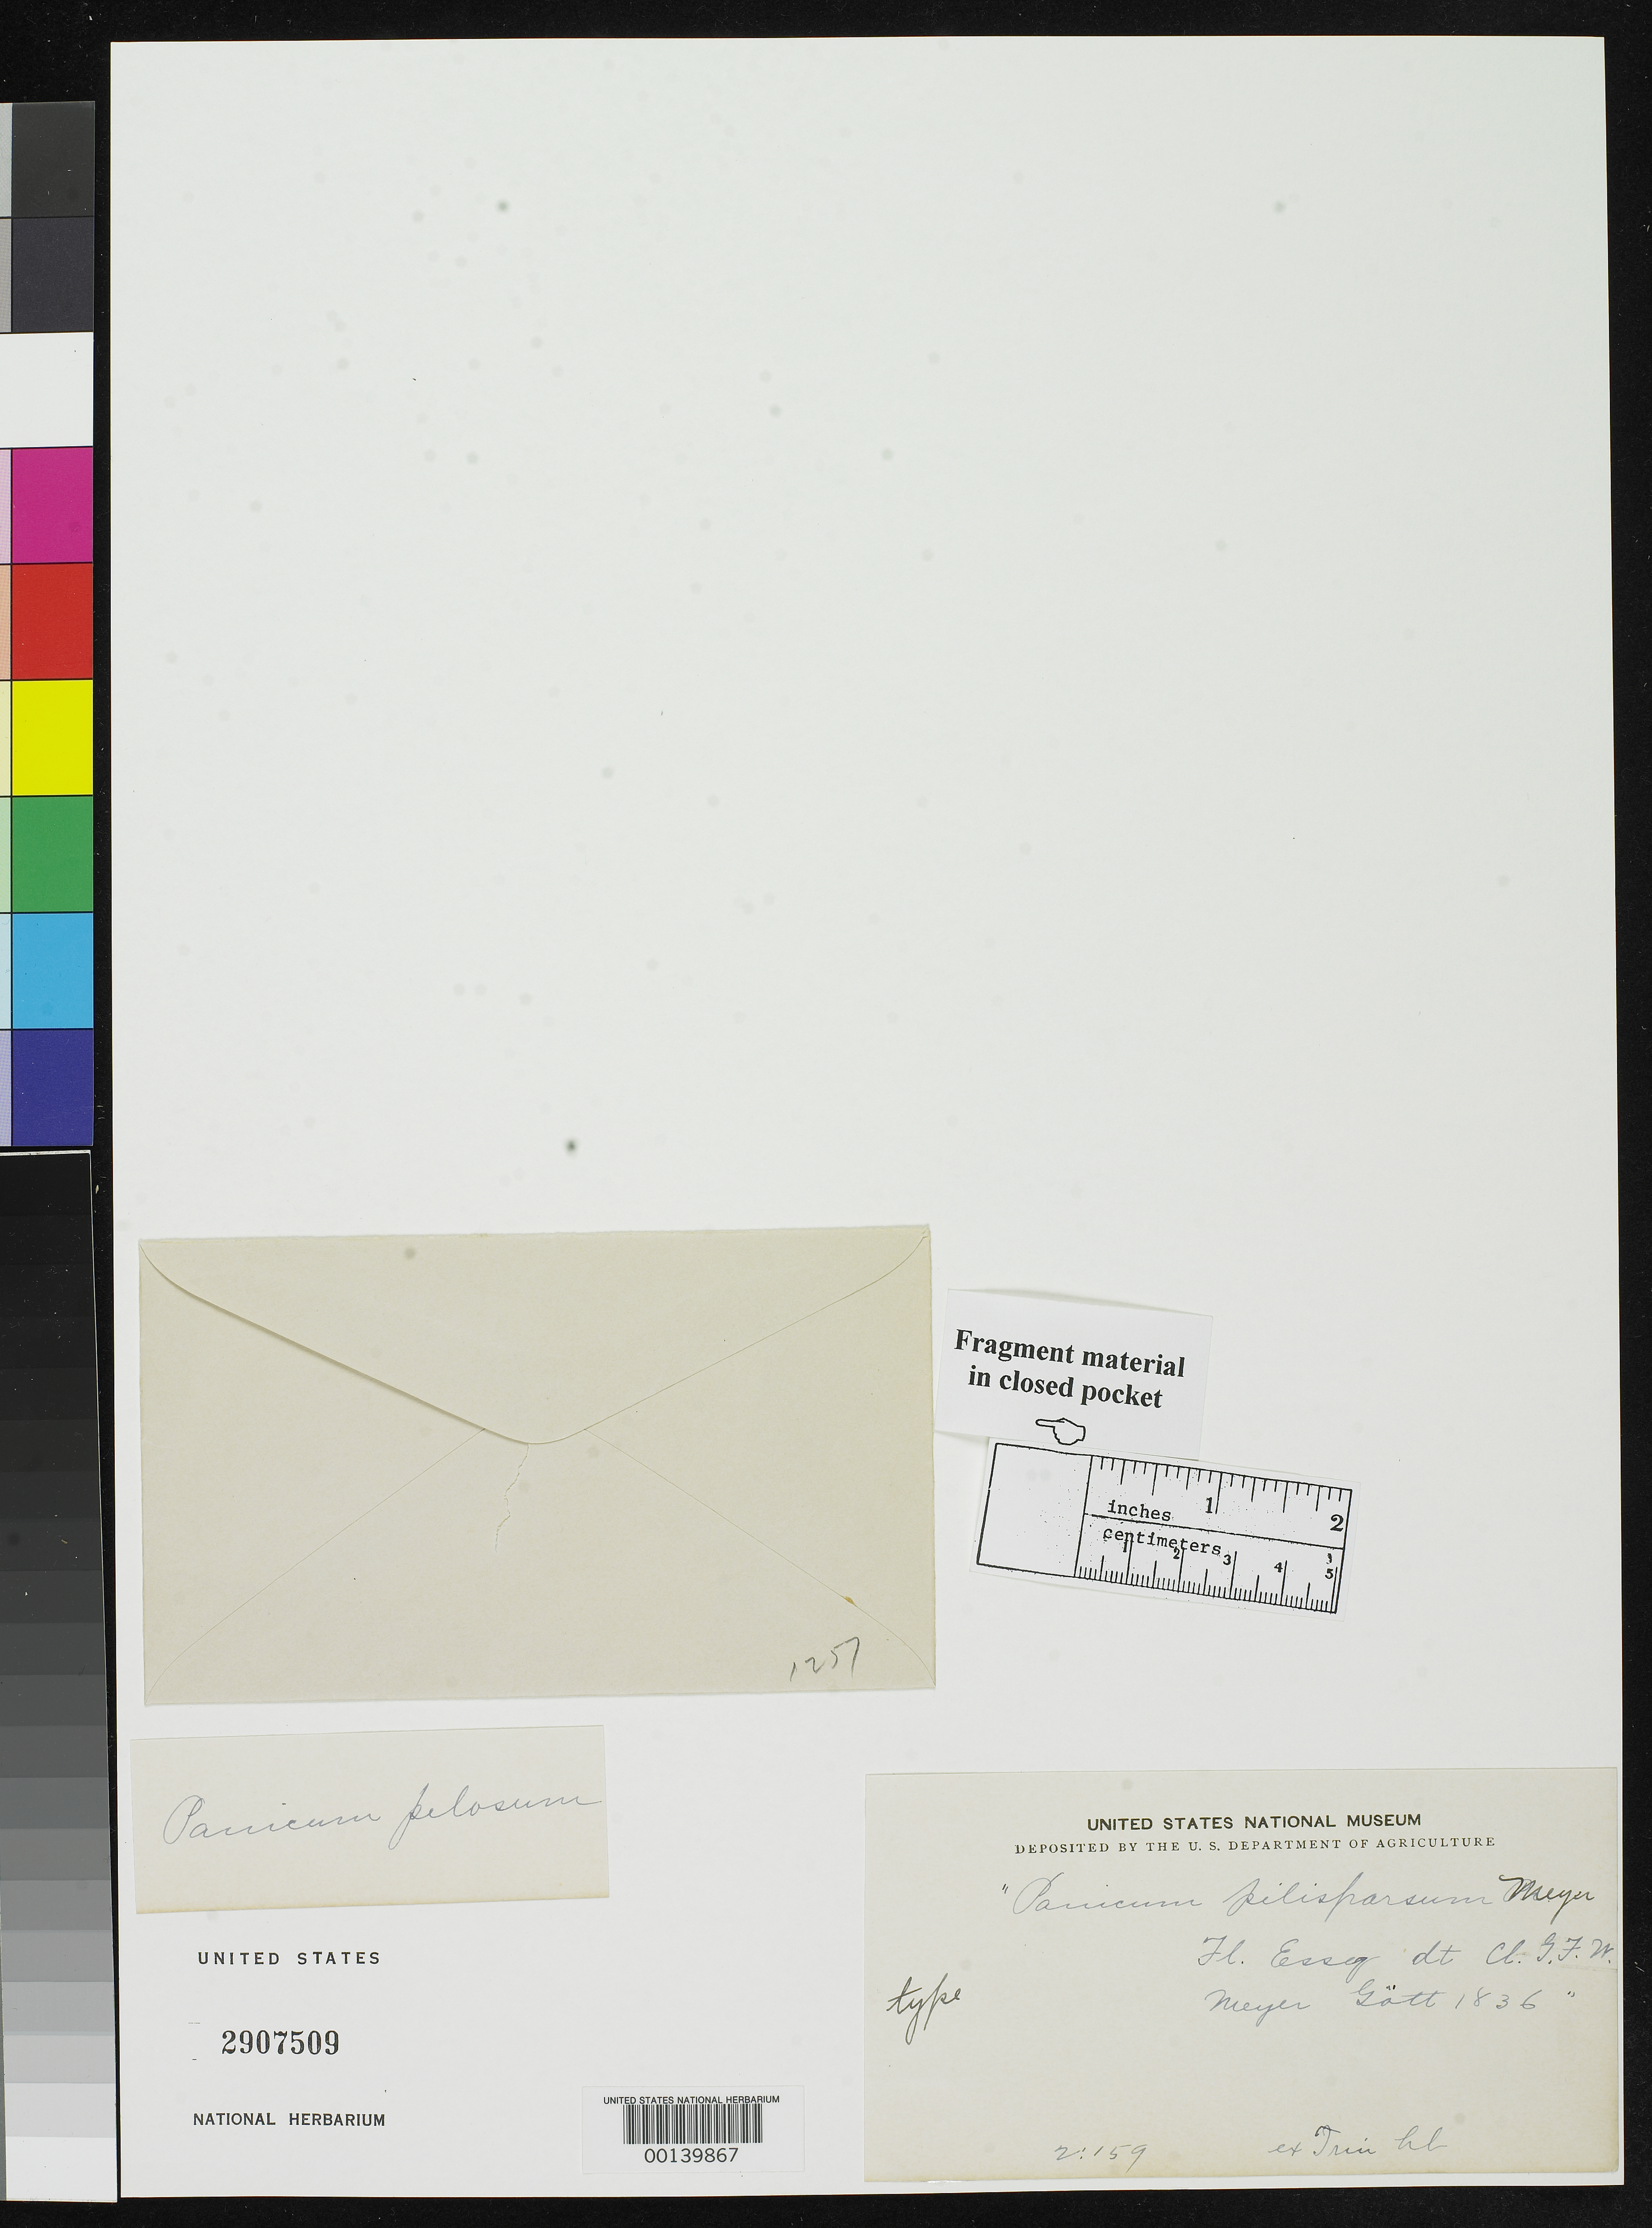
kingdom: Plantae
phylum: Tracheophyta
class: Liliopsida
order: Poales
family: Poaceae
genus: Panicum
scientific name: Panicum pilisparsum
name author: G. Mey.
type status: Type Fragment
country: Guyana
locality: Essequibo, Hamburg Plantation.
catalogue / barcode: US 2907509